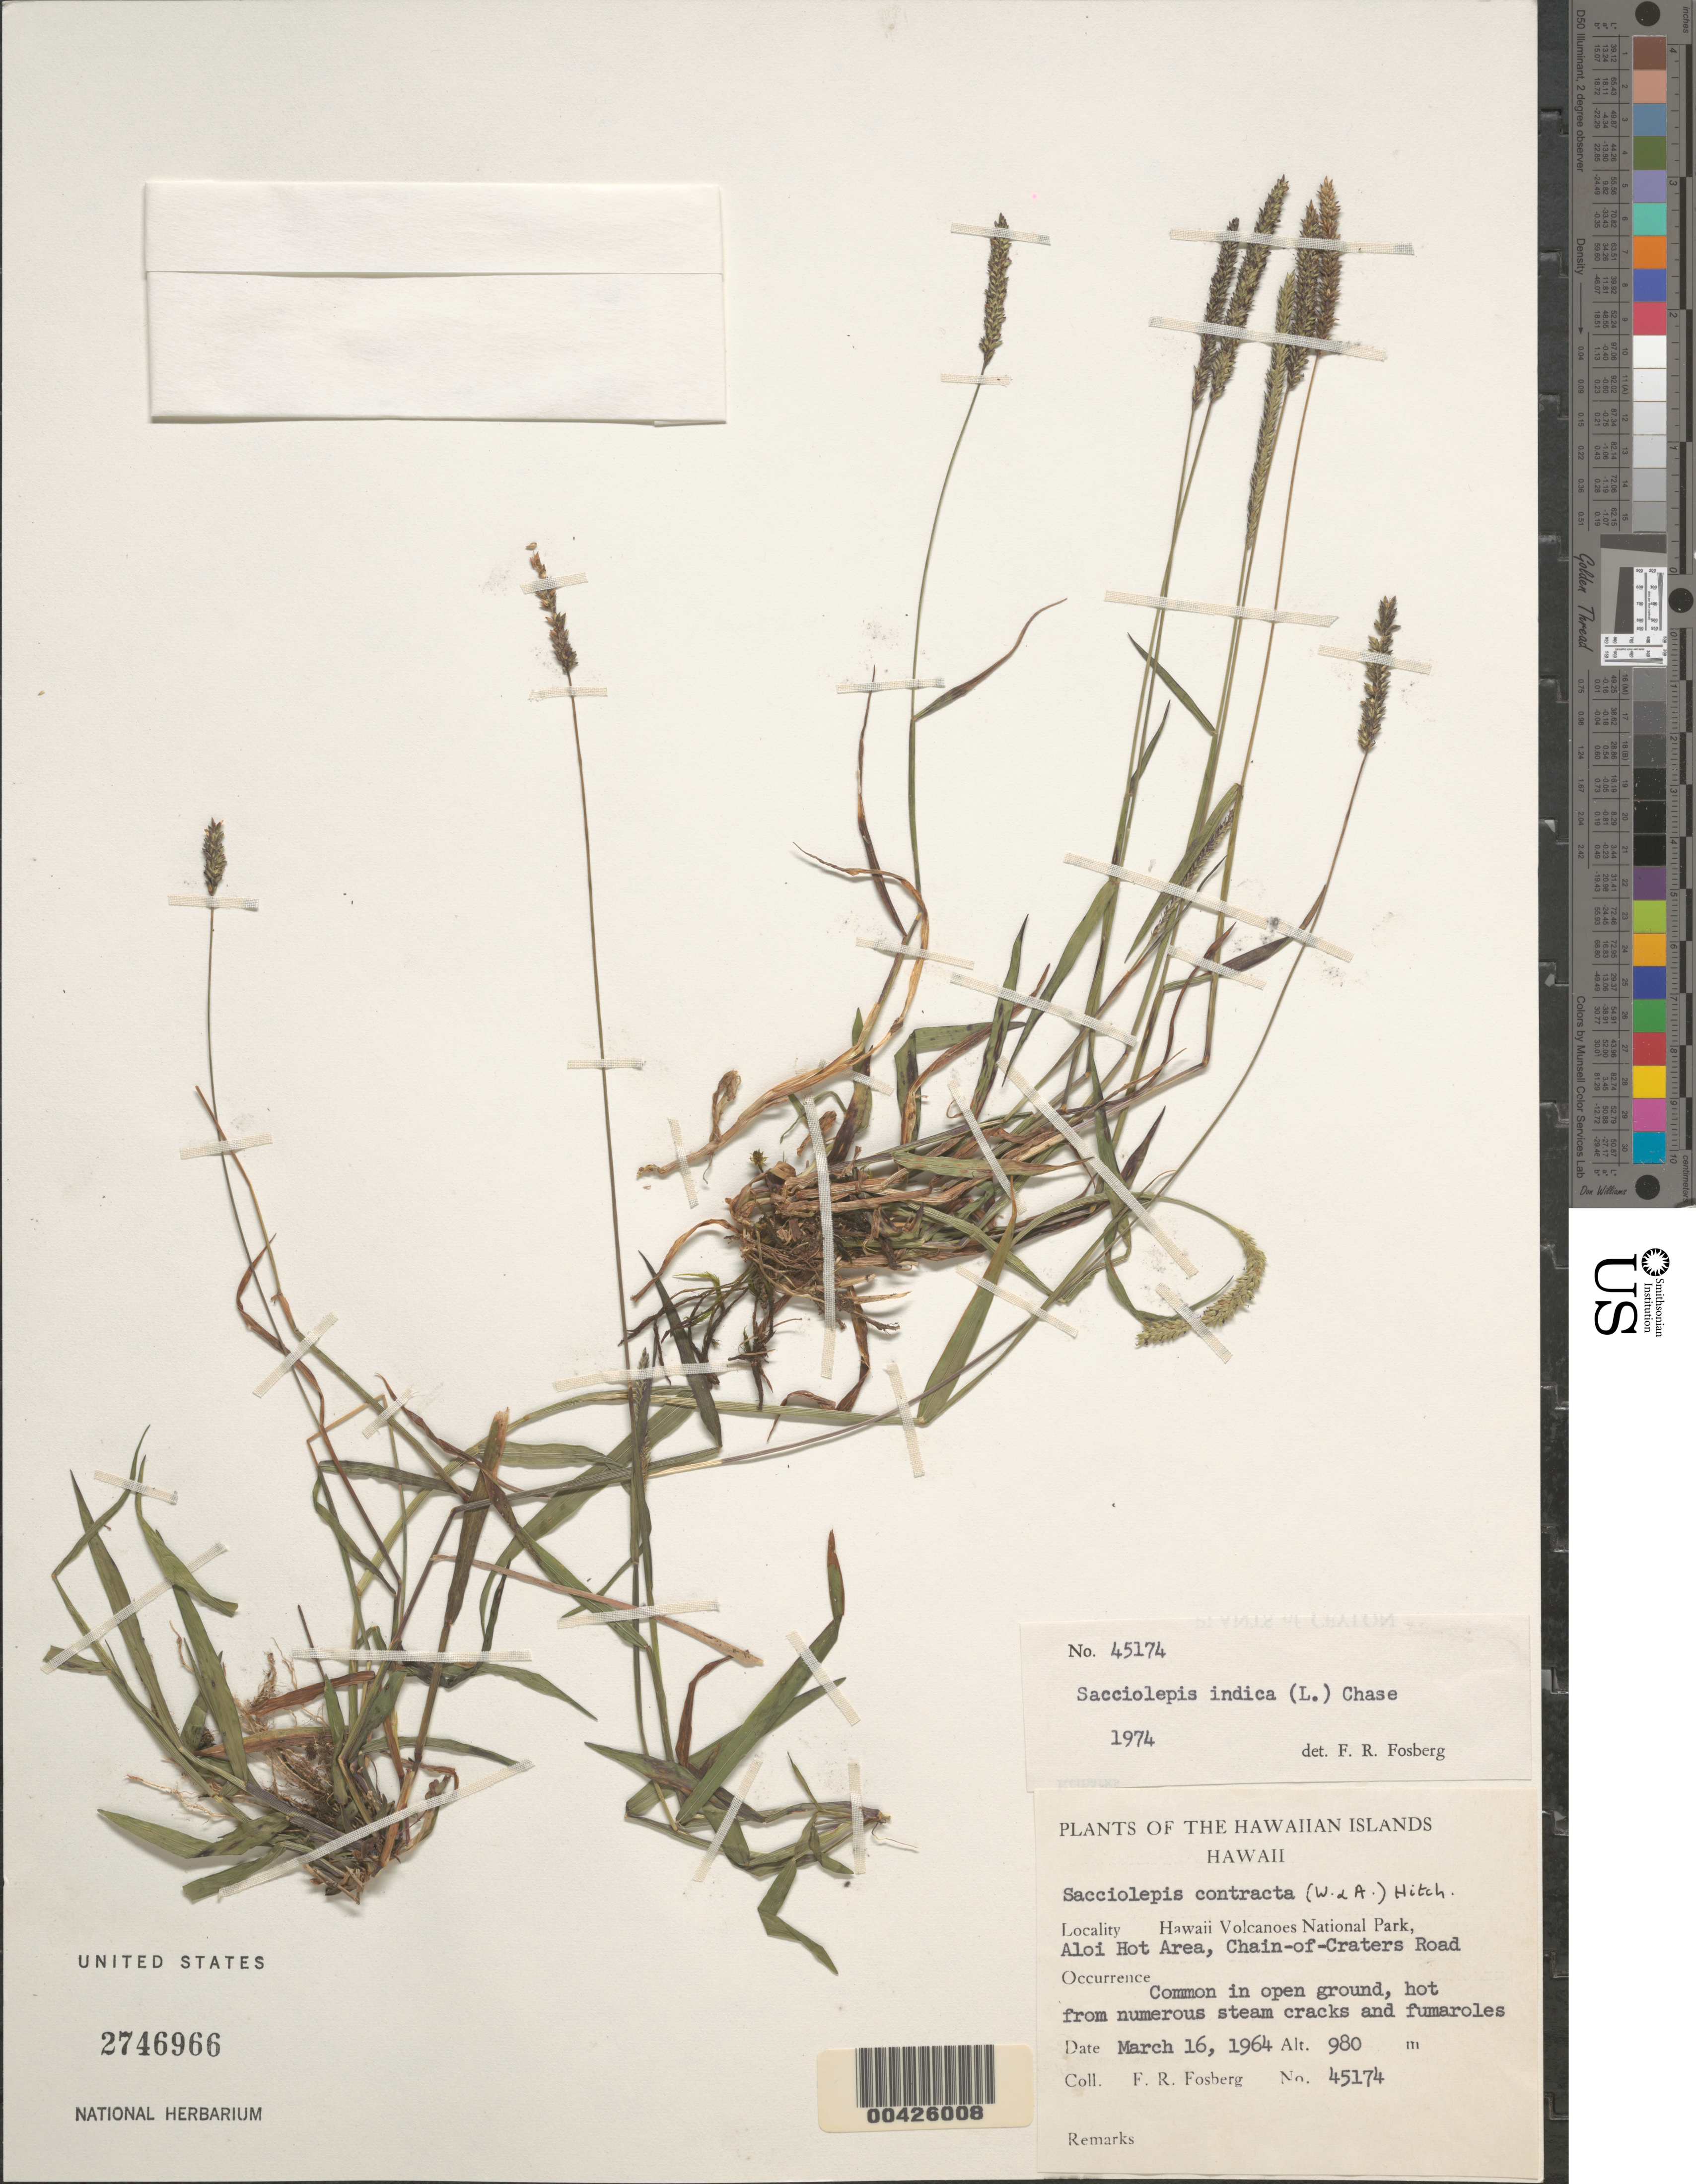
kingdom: Plantae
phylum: Tracheophyta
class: Liliopsida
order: Poales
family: Poaceae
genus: Sacciolepis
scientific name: Sacciolepis indica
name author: (L.) Chase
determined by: Fosberg, F. R.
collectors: F. R. Fosberg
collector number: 45174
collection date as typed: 16 Mar 1964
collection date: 1964-03-16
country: United States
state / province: Hawaii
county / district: Hawaii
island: Hawaii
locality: Hawaii Volacanoes National Park, Aloi Hot Area, Chain-of-Craters Road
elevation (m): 980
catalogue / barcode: US 2746966